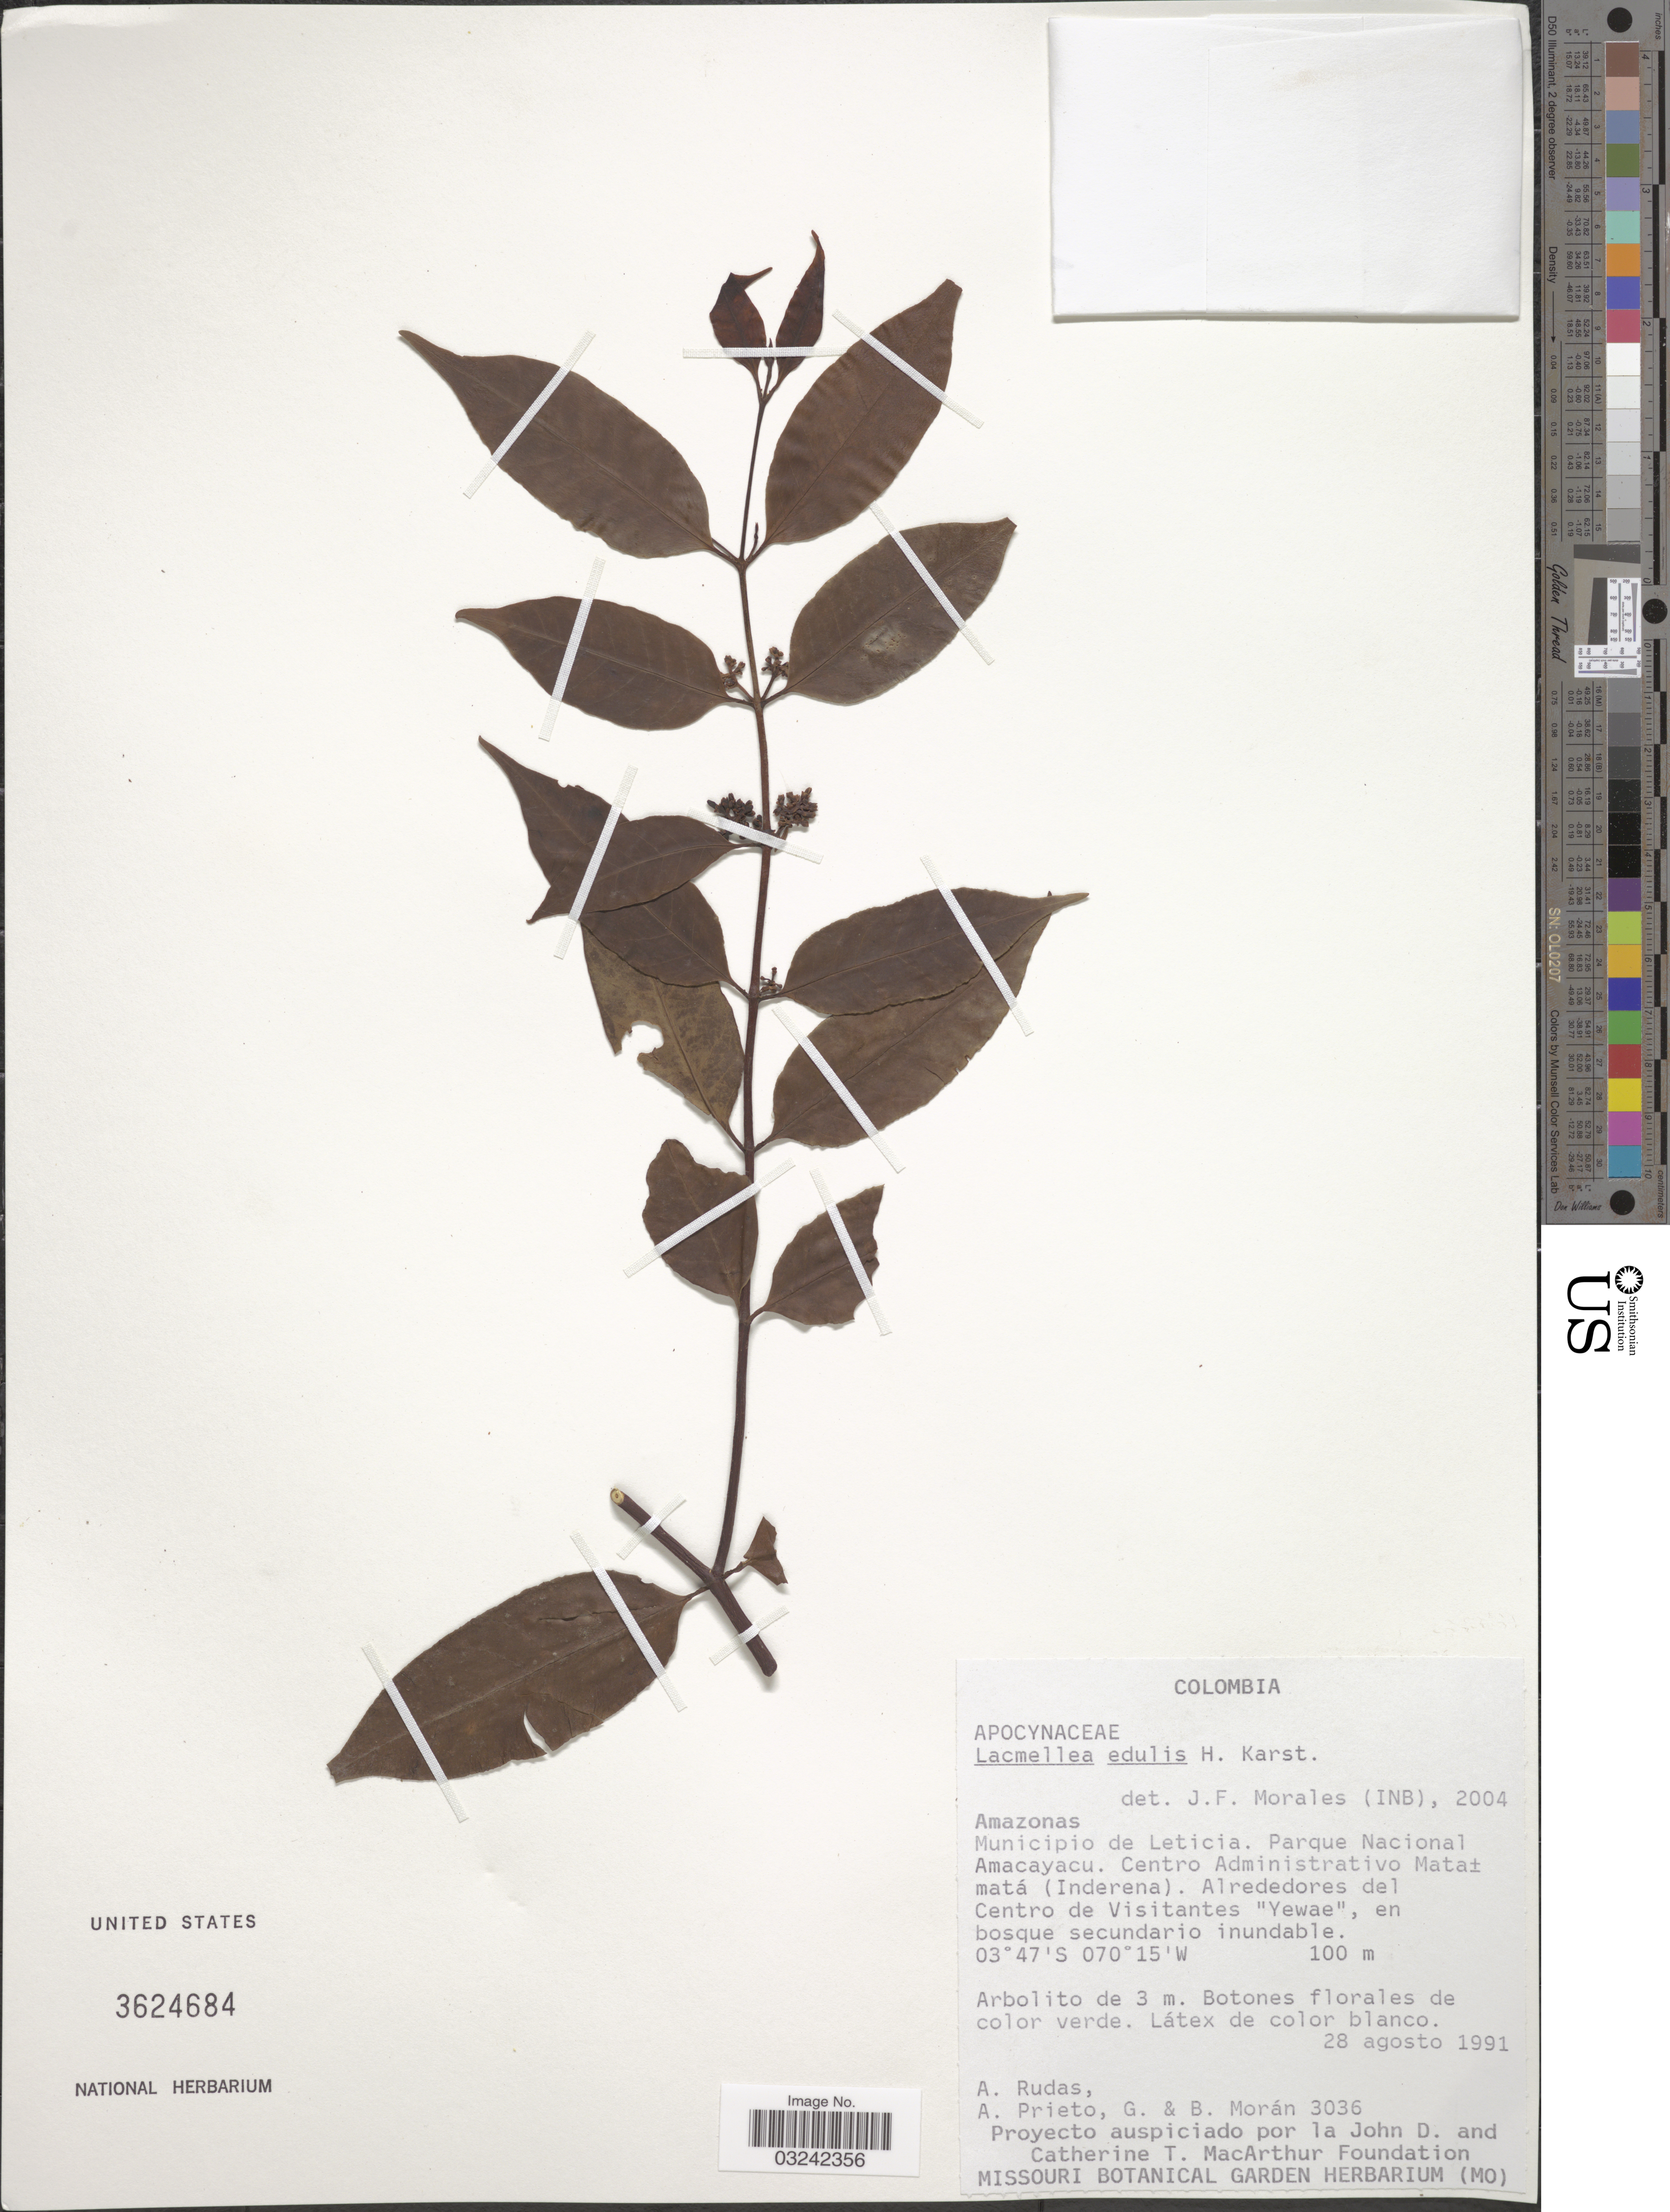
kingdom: Plantae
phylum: Tracheophyta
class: Magnoliopsida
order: Gentianales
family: Apocynaceae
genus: Lacmellea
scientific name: Lacmellea edulis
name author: H. Karst.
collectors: A. Rudas, A. Prieto, G. Moran & B. Moran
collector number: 3036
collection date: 1991-08-28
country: Colombia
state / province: Amazônas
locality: Municipio de Leticia. Parque Nacional Amacayacu. Centro Administrativo Mata± matá (Inderena). Alrededores del Centro de Visitantes "Yewae".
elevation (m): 100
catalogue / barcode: US 3624684